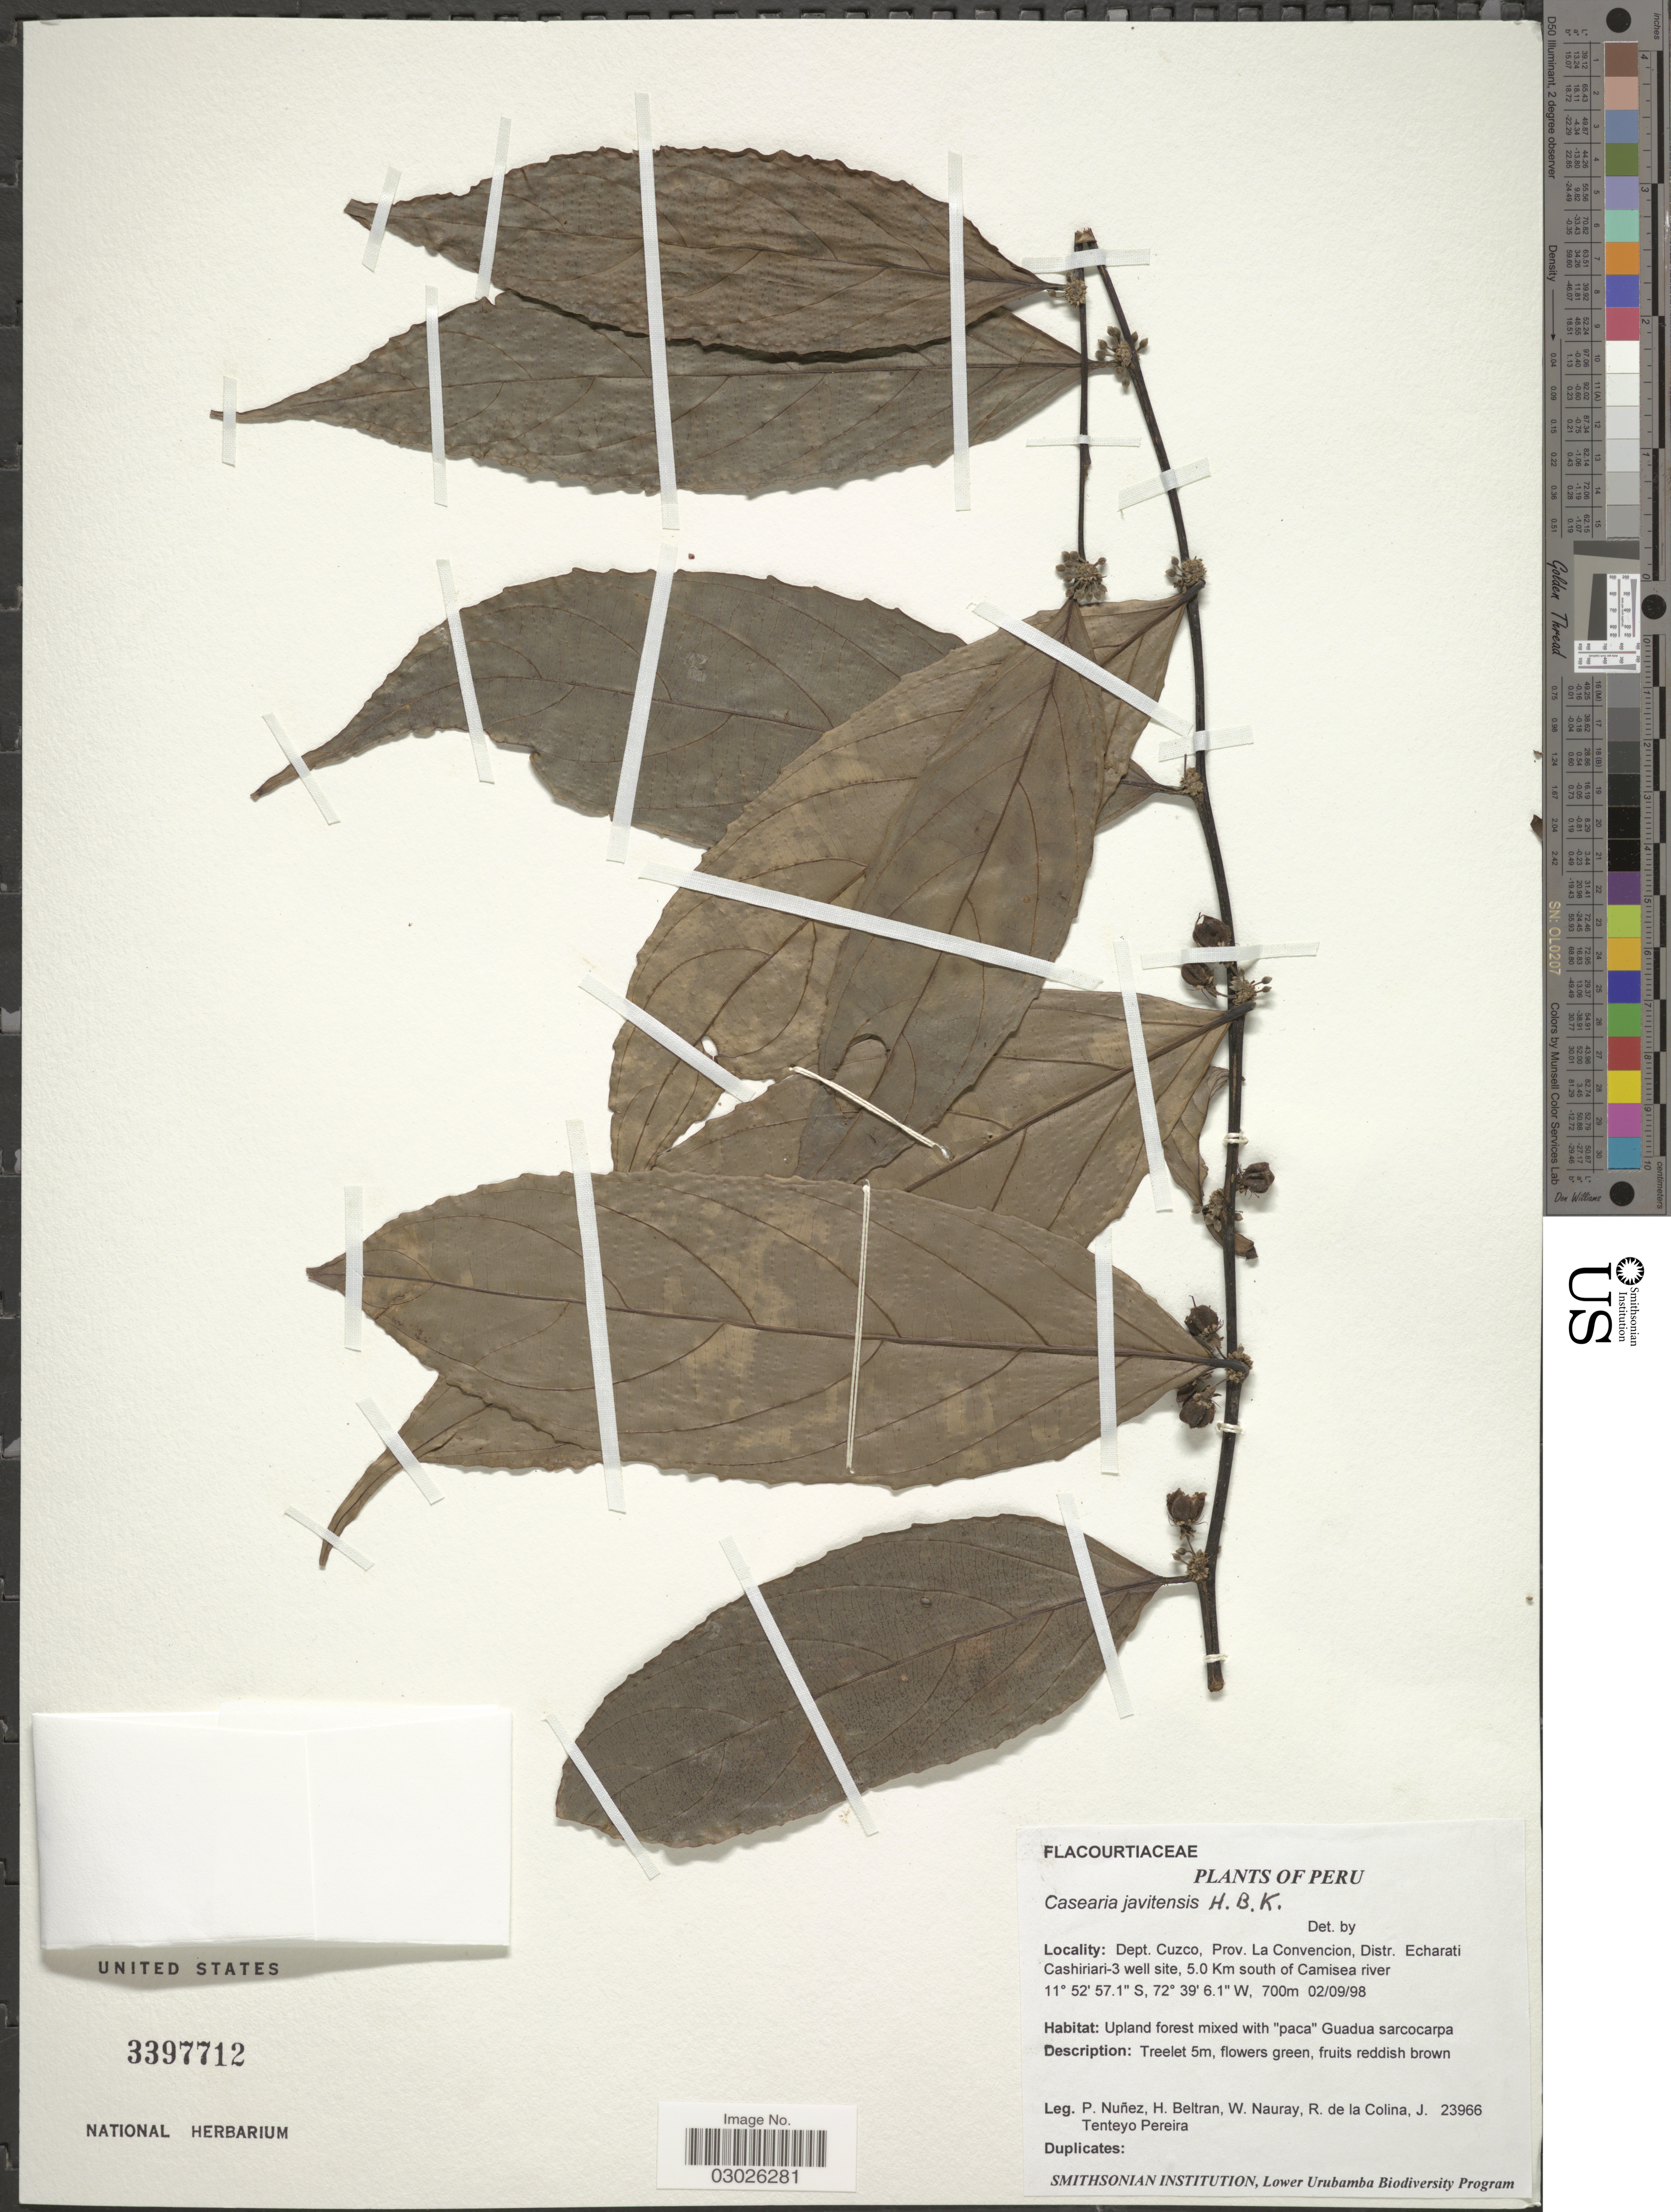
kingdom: Plantae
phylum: Tracheophyta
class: Magnoliopsida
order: Malpighiales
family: Salicaceae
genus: Piparea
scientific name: Piparea multiflora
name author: C.F. Gaertn.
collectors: P. Nuñez V., H. Beltran, W. Nauray, R. Colina & J. Tenteyo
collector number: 23966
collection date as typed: Transcribed d/m/y: 2/9/98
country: Peru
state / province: Cusco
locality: Dept. Cuzco, Prov. La Convencion, Distr. Echarati. Cashiriari-3 well site, 5.0 Km south of Camisea river.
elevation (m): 700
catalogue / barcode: US 3397712